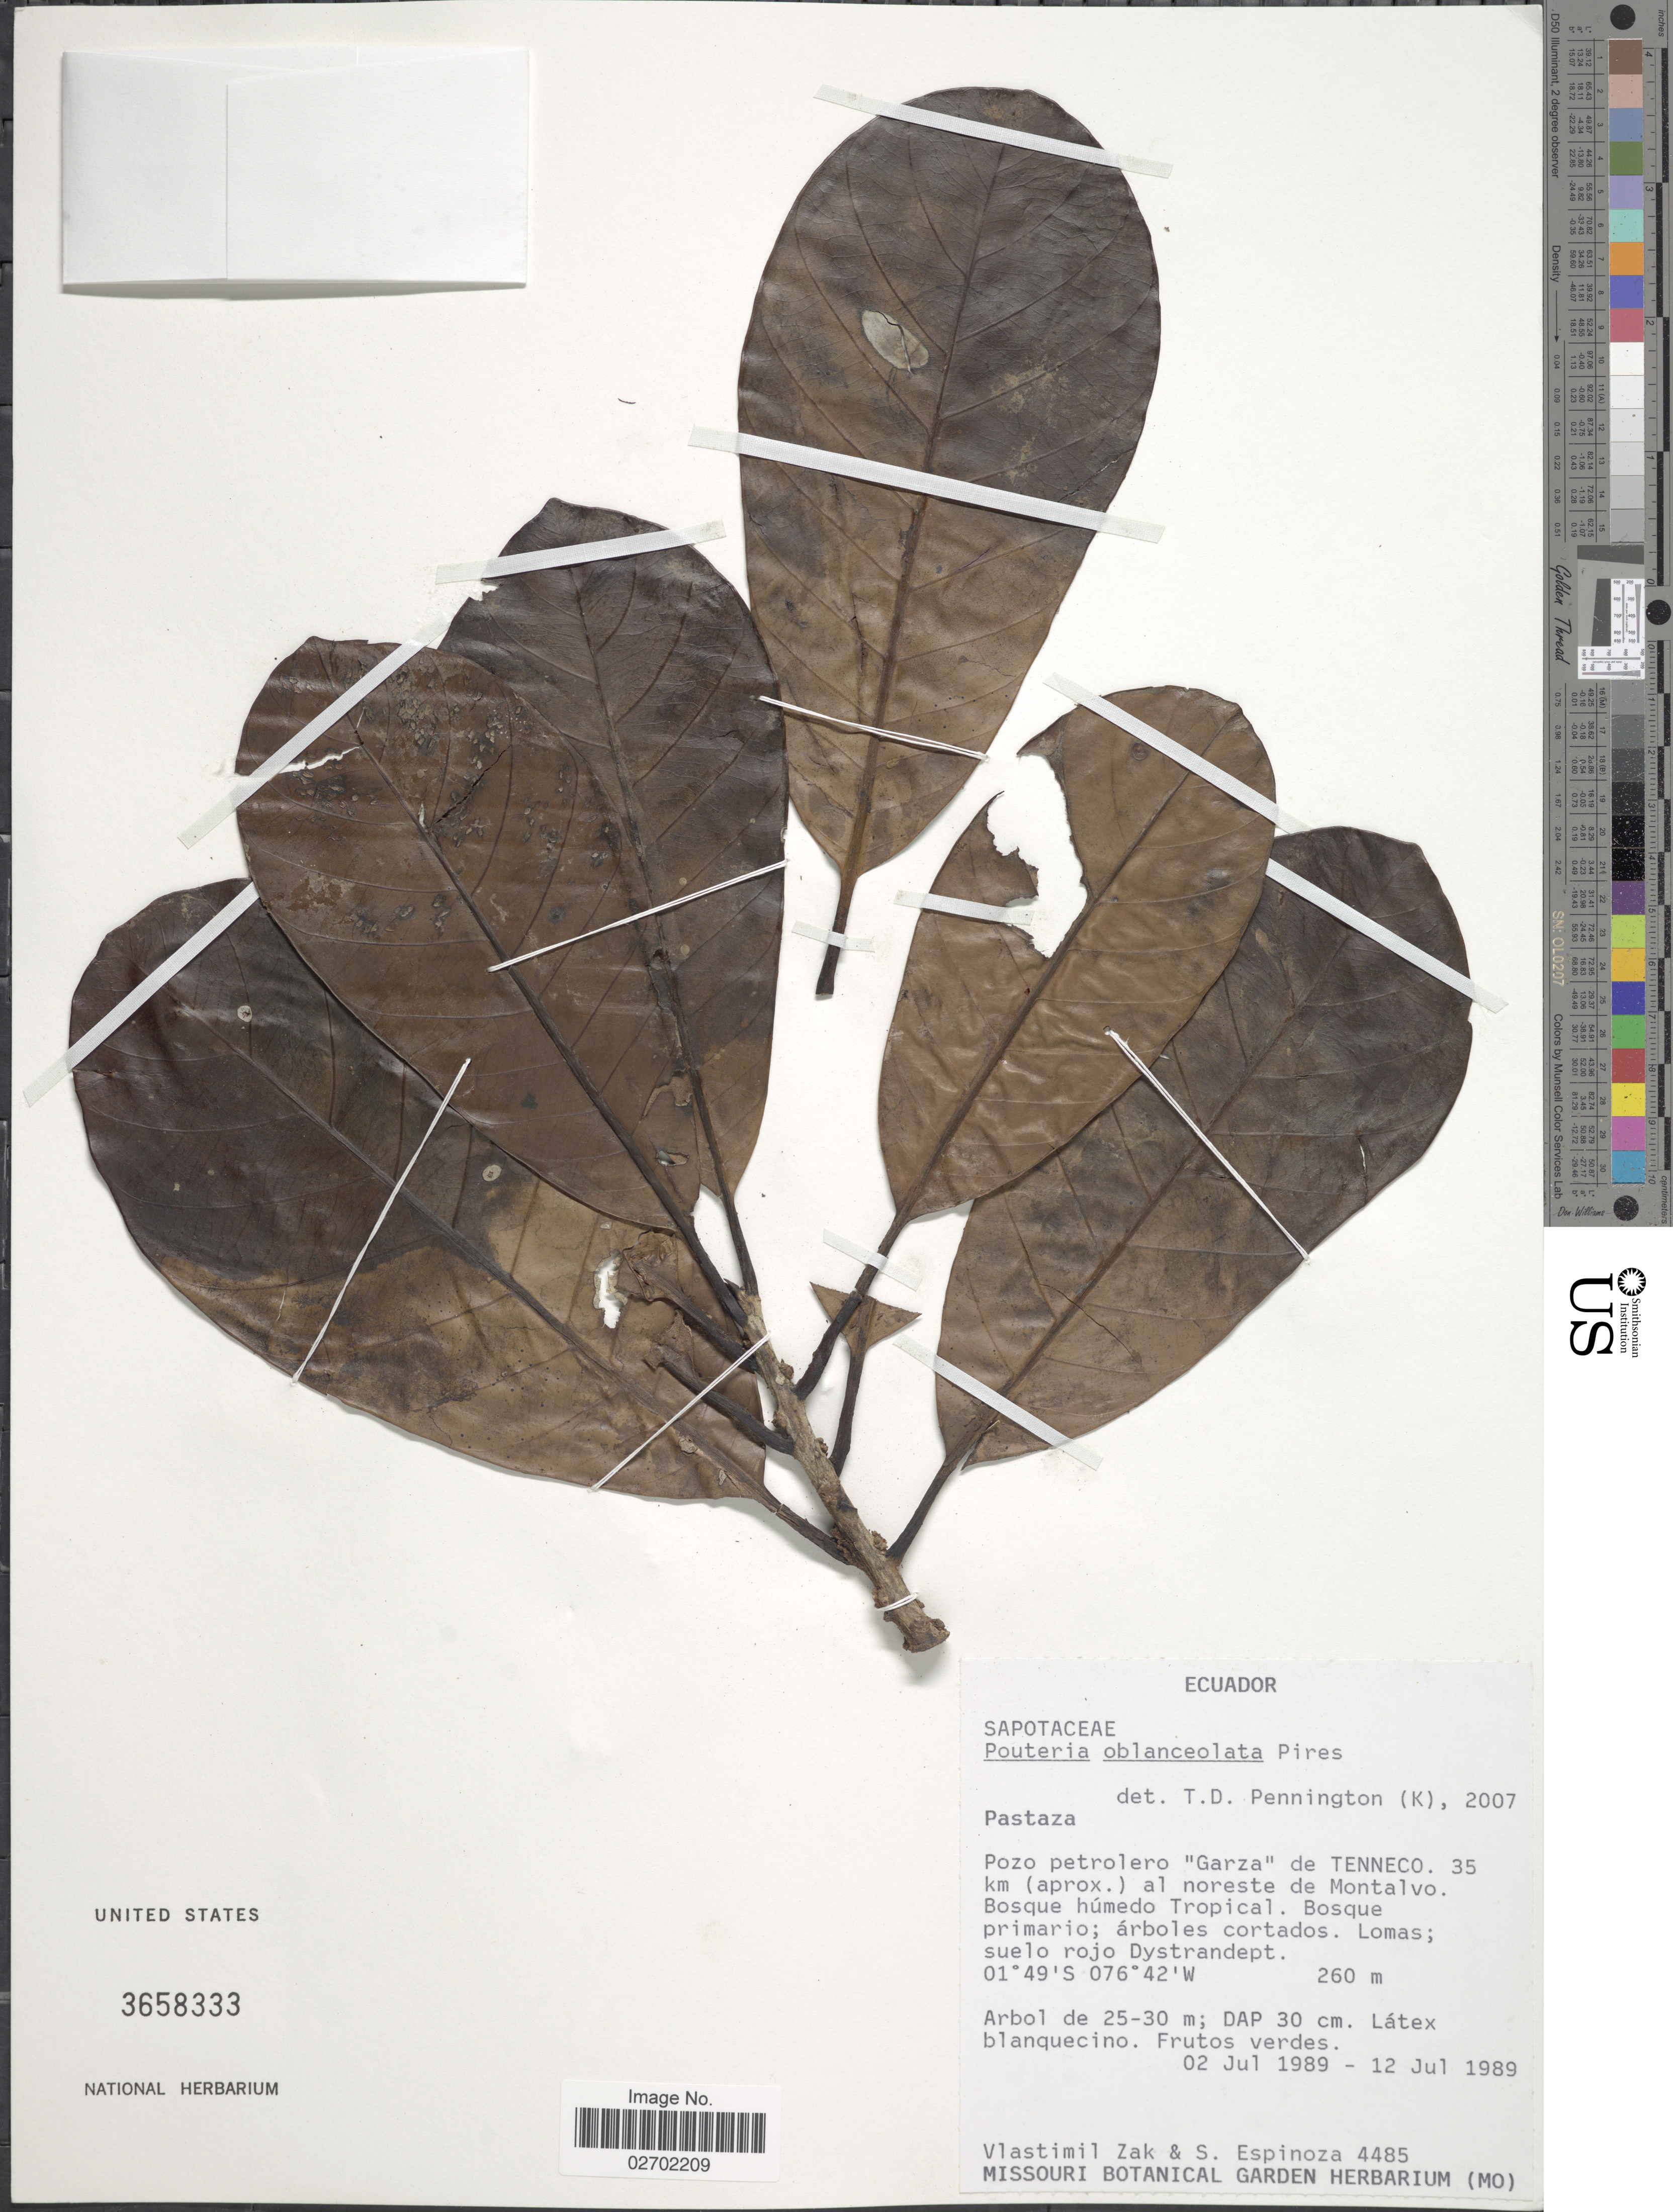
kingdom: Plantae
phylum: Tracheophyta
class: Magnoliopsida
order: Ericales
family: Sapotaceae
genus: Pouteria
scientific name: Pouteria oblanceolata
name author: Pires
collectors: V. Zak & S. Espinoza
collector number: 4485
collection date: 1989-07-02/1989-07-12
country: Ecuador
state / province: Pastaza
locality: Pozo petrolero 'Garza' de TENNECO. 35 km (aprox.) al noreste de Montalvo.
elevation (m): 260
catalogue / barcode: US 3658333